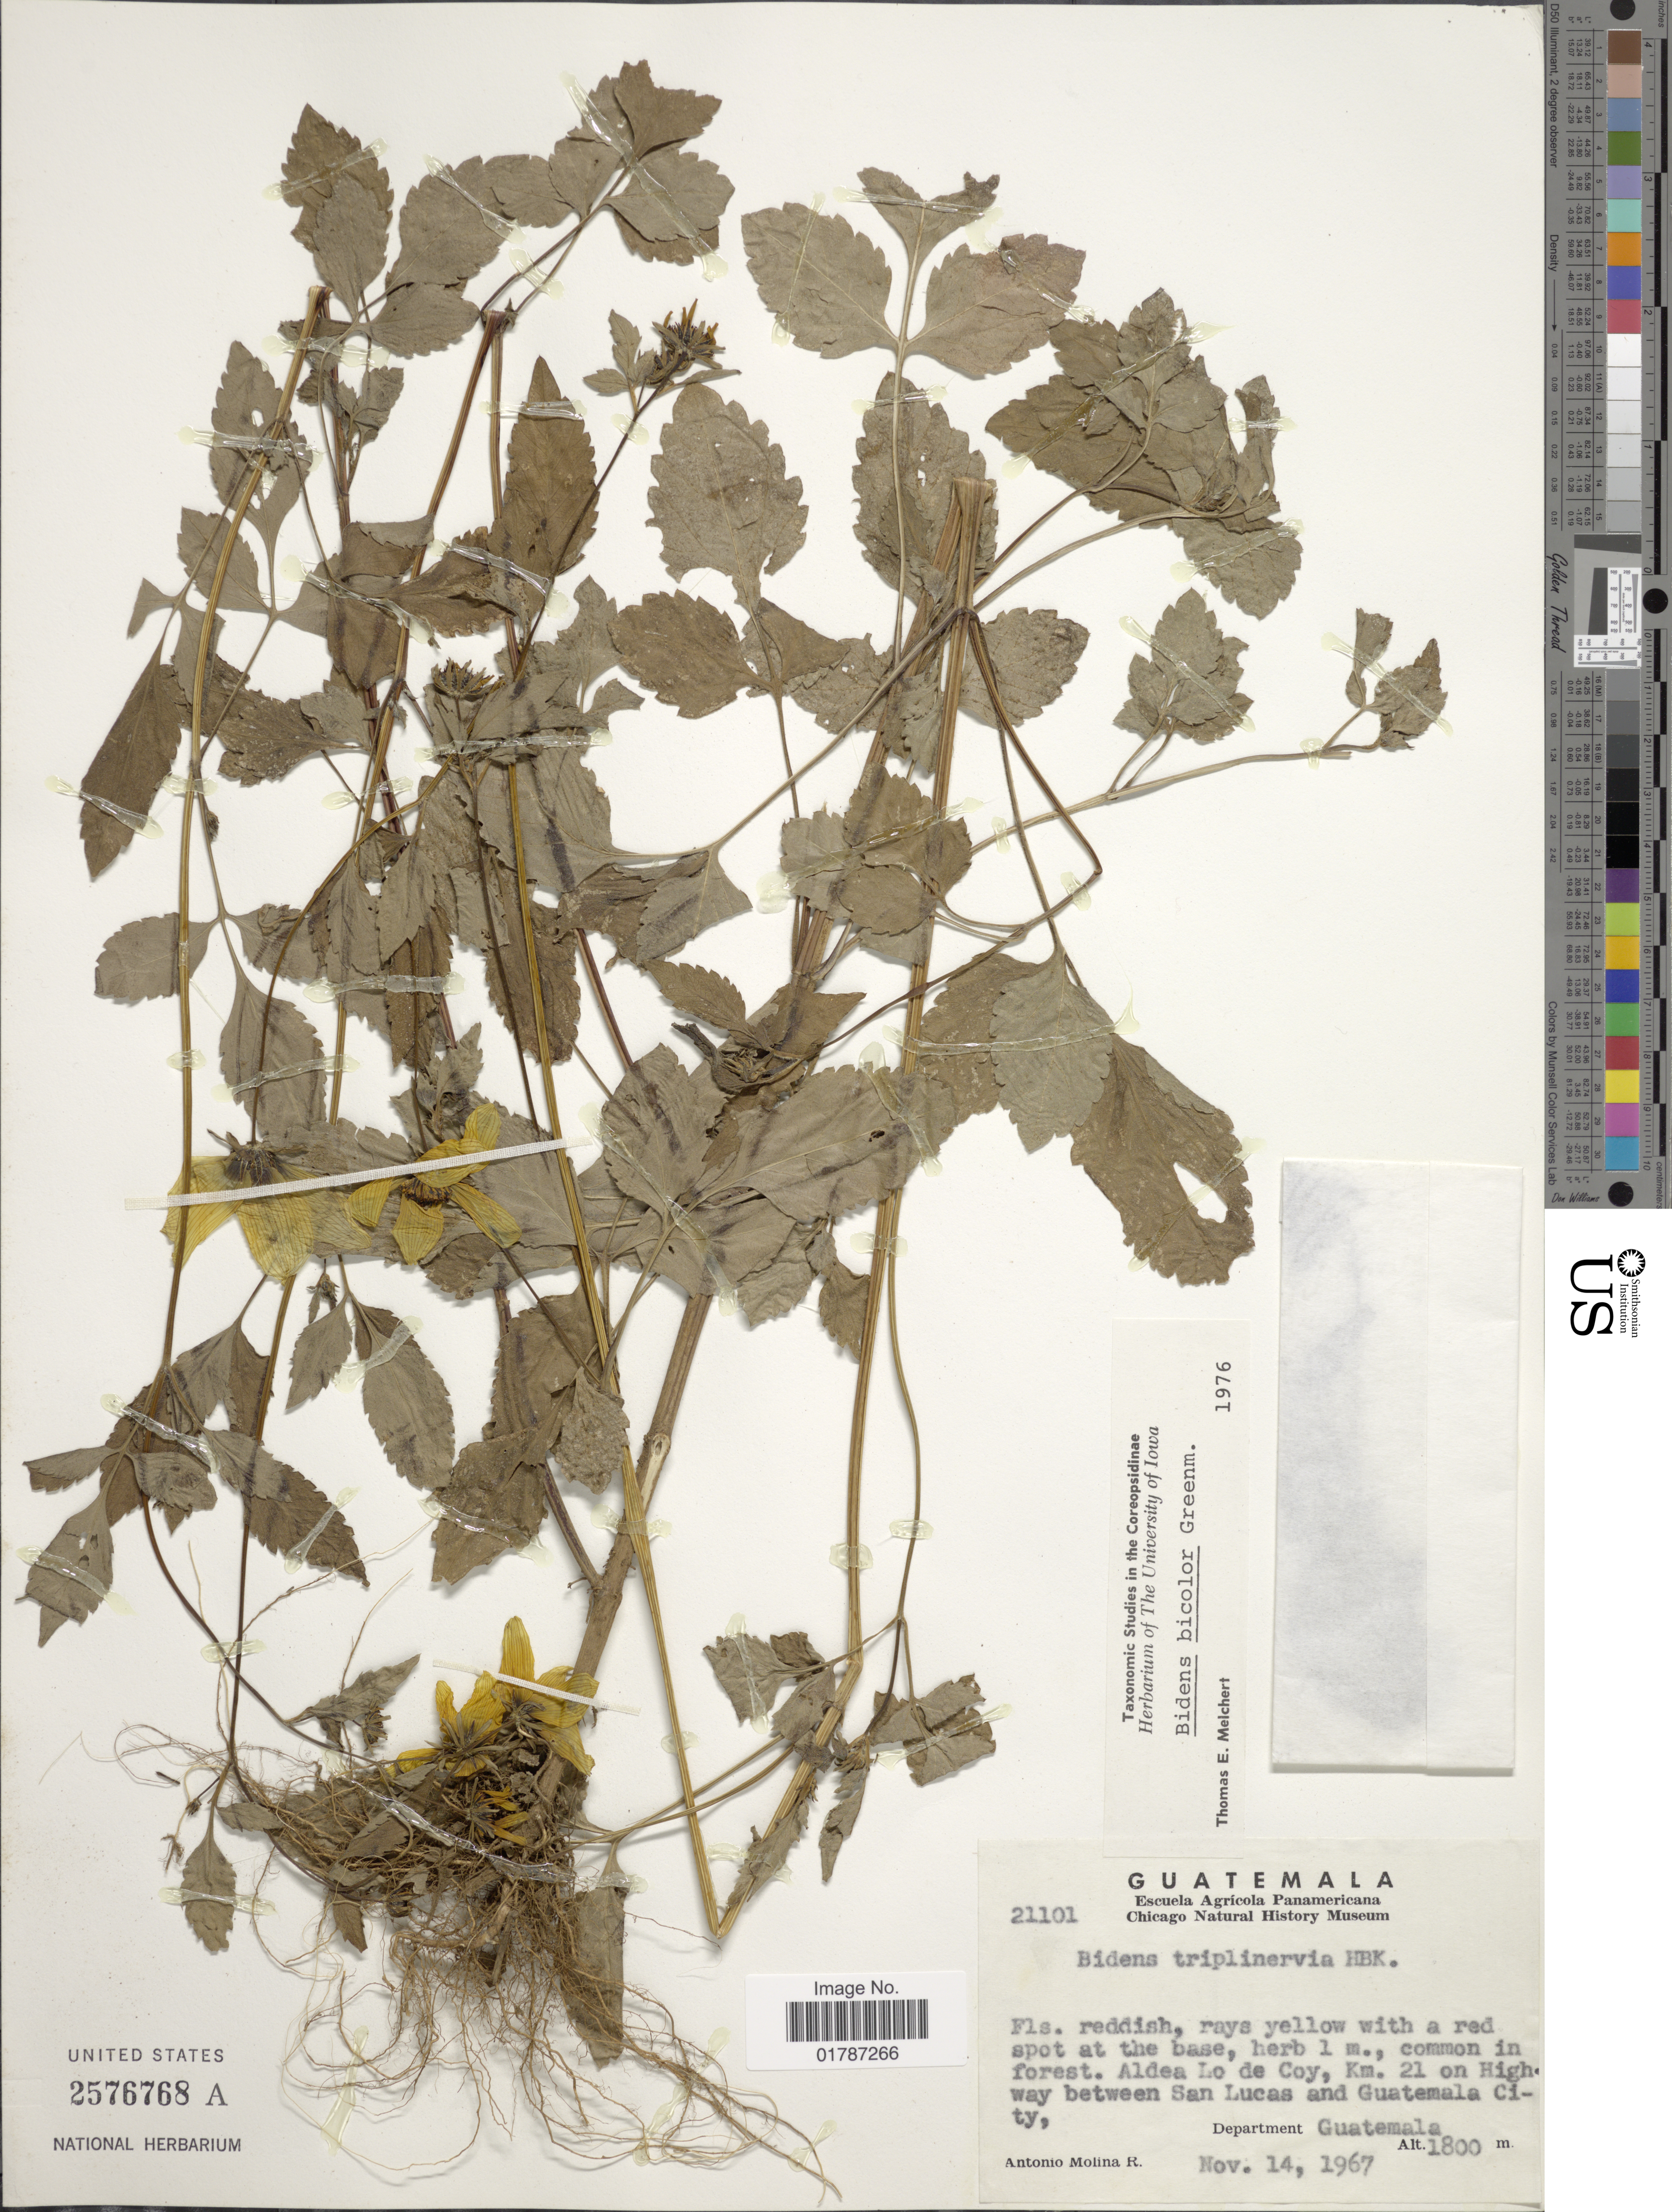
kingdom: Plantae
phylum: Tracheophyta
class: Magnoliopsida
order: Asterales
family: Asteraceae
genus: Bidens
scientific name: Bidens bicolor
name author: Greenm.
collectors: A. Molina R.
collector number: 21101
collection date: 1967-11-14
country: Guatemala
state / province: Guatemala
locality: Aldea Lo de Coy, Km. 21 on Highway between San Lucas and Guatemala City, Department Guatemala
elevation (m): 1800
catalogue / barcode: US 2576768A